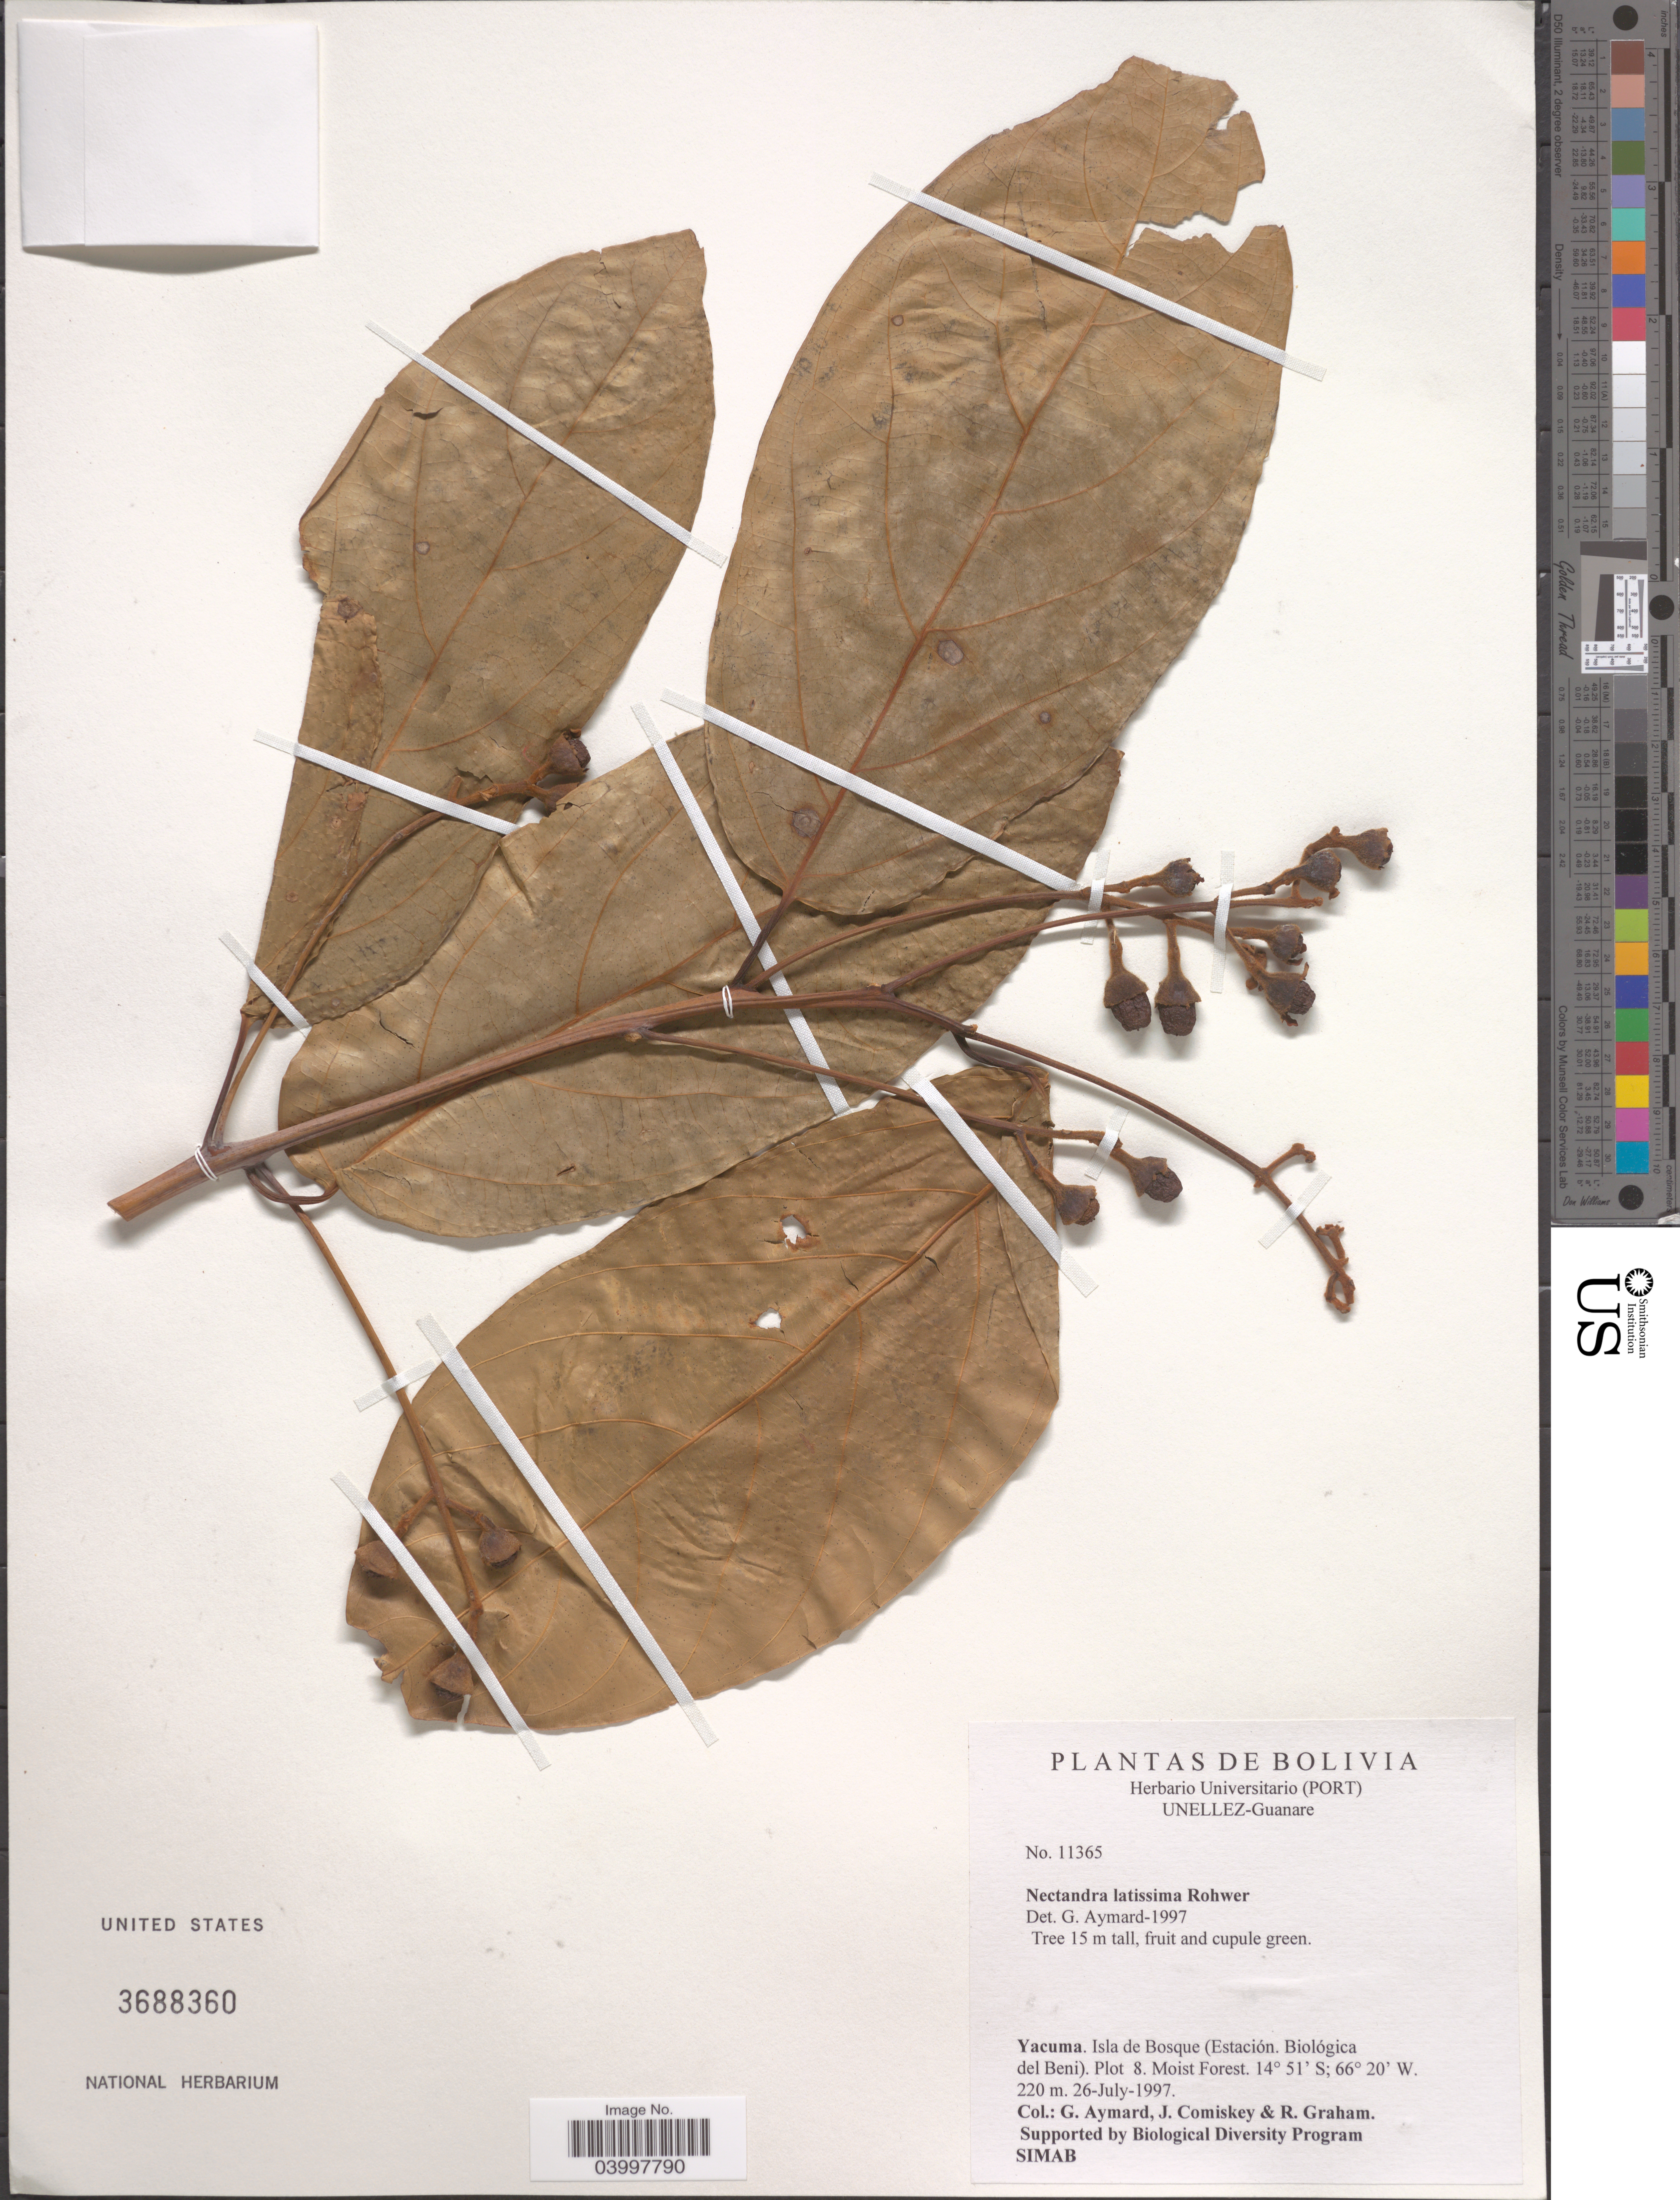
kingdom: Plantae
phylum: Tracheophyta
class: Magnoliopsida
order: Laurales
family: Lauraceae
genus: Nectandra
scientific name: Nectandra latissima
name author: Rohwer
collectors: G. A. Aymard, J. A. Comiskey & R. Graham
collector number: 11365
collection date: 1997-07-26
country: Bolivia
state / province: Beni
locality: Yacuma. Isla de Bosque (Estación. Biológica del Beni). Plot 8. Moist forest.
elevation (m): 220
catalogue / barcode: US 3688360